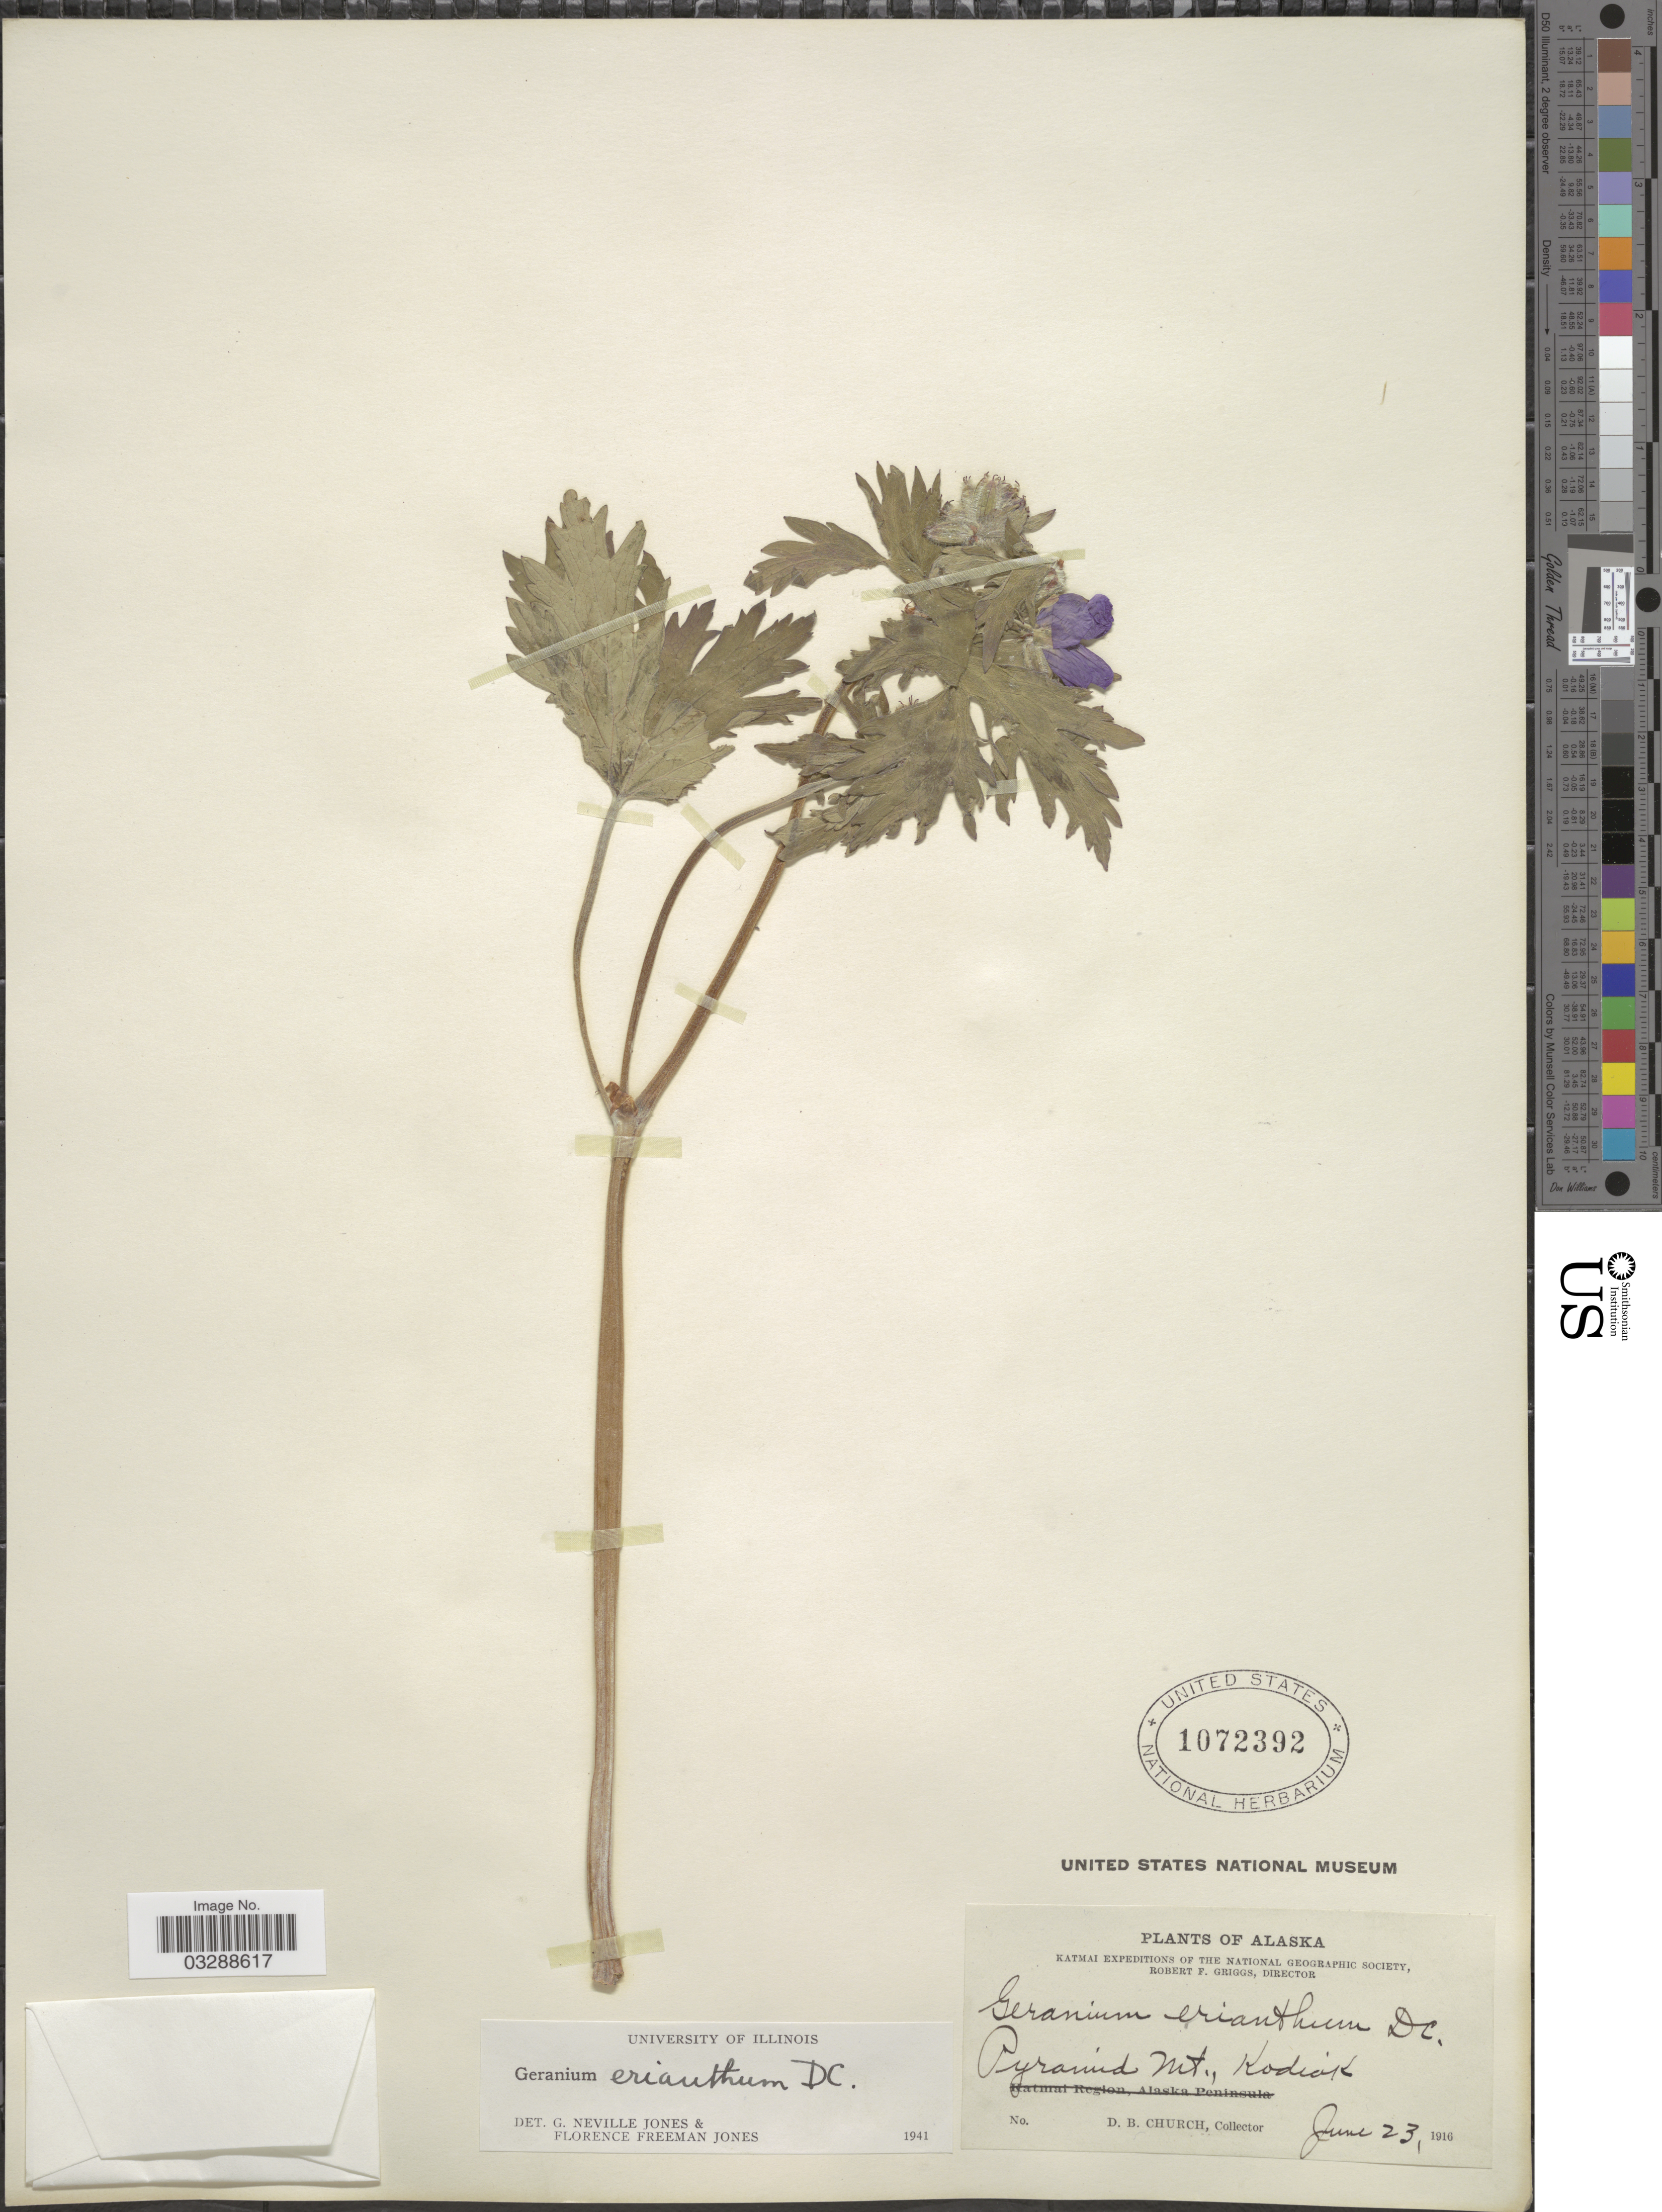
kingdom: Plantae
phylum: Tracheophyta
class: Magnoliopsida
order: Geraniales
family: Geraniaceae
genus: Geranium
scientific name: Geranium erianthum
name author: DC.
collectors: D. Church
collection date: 1916-06-23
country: United States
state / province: Alaska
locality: Pyramid Mt., Kodiak.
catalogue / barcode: US 1072392